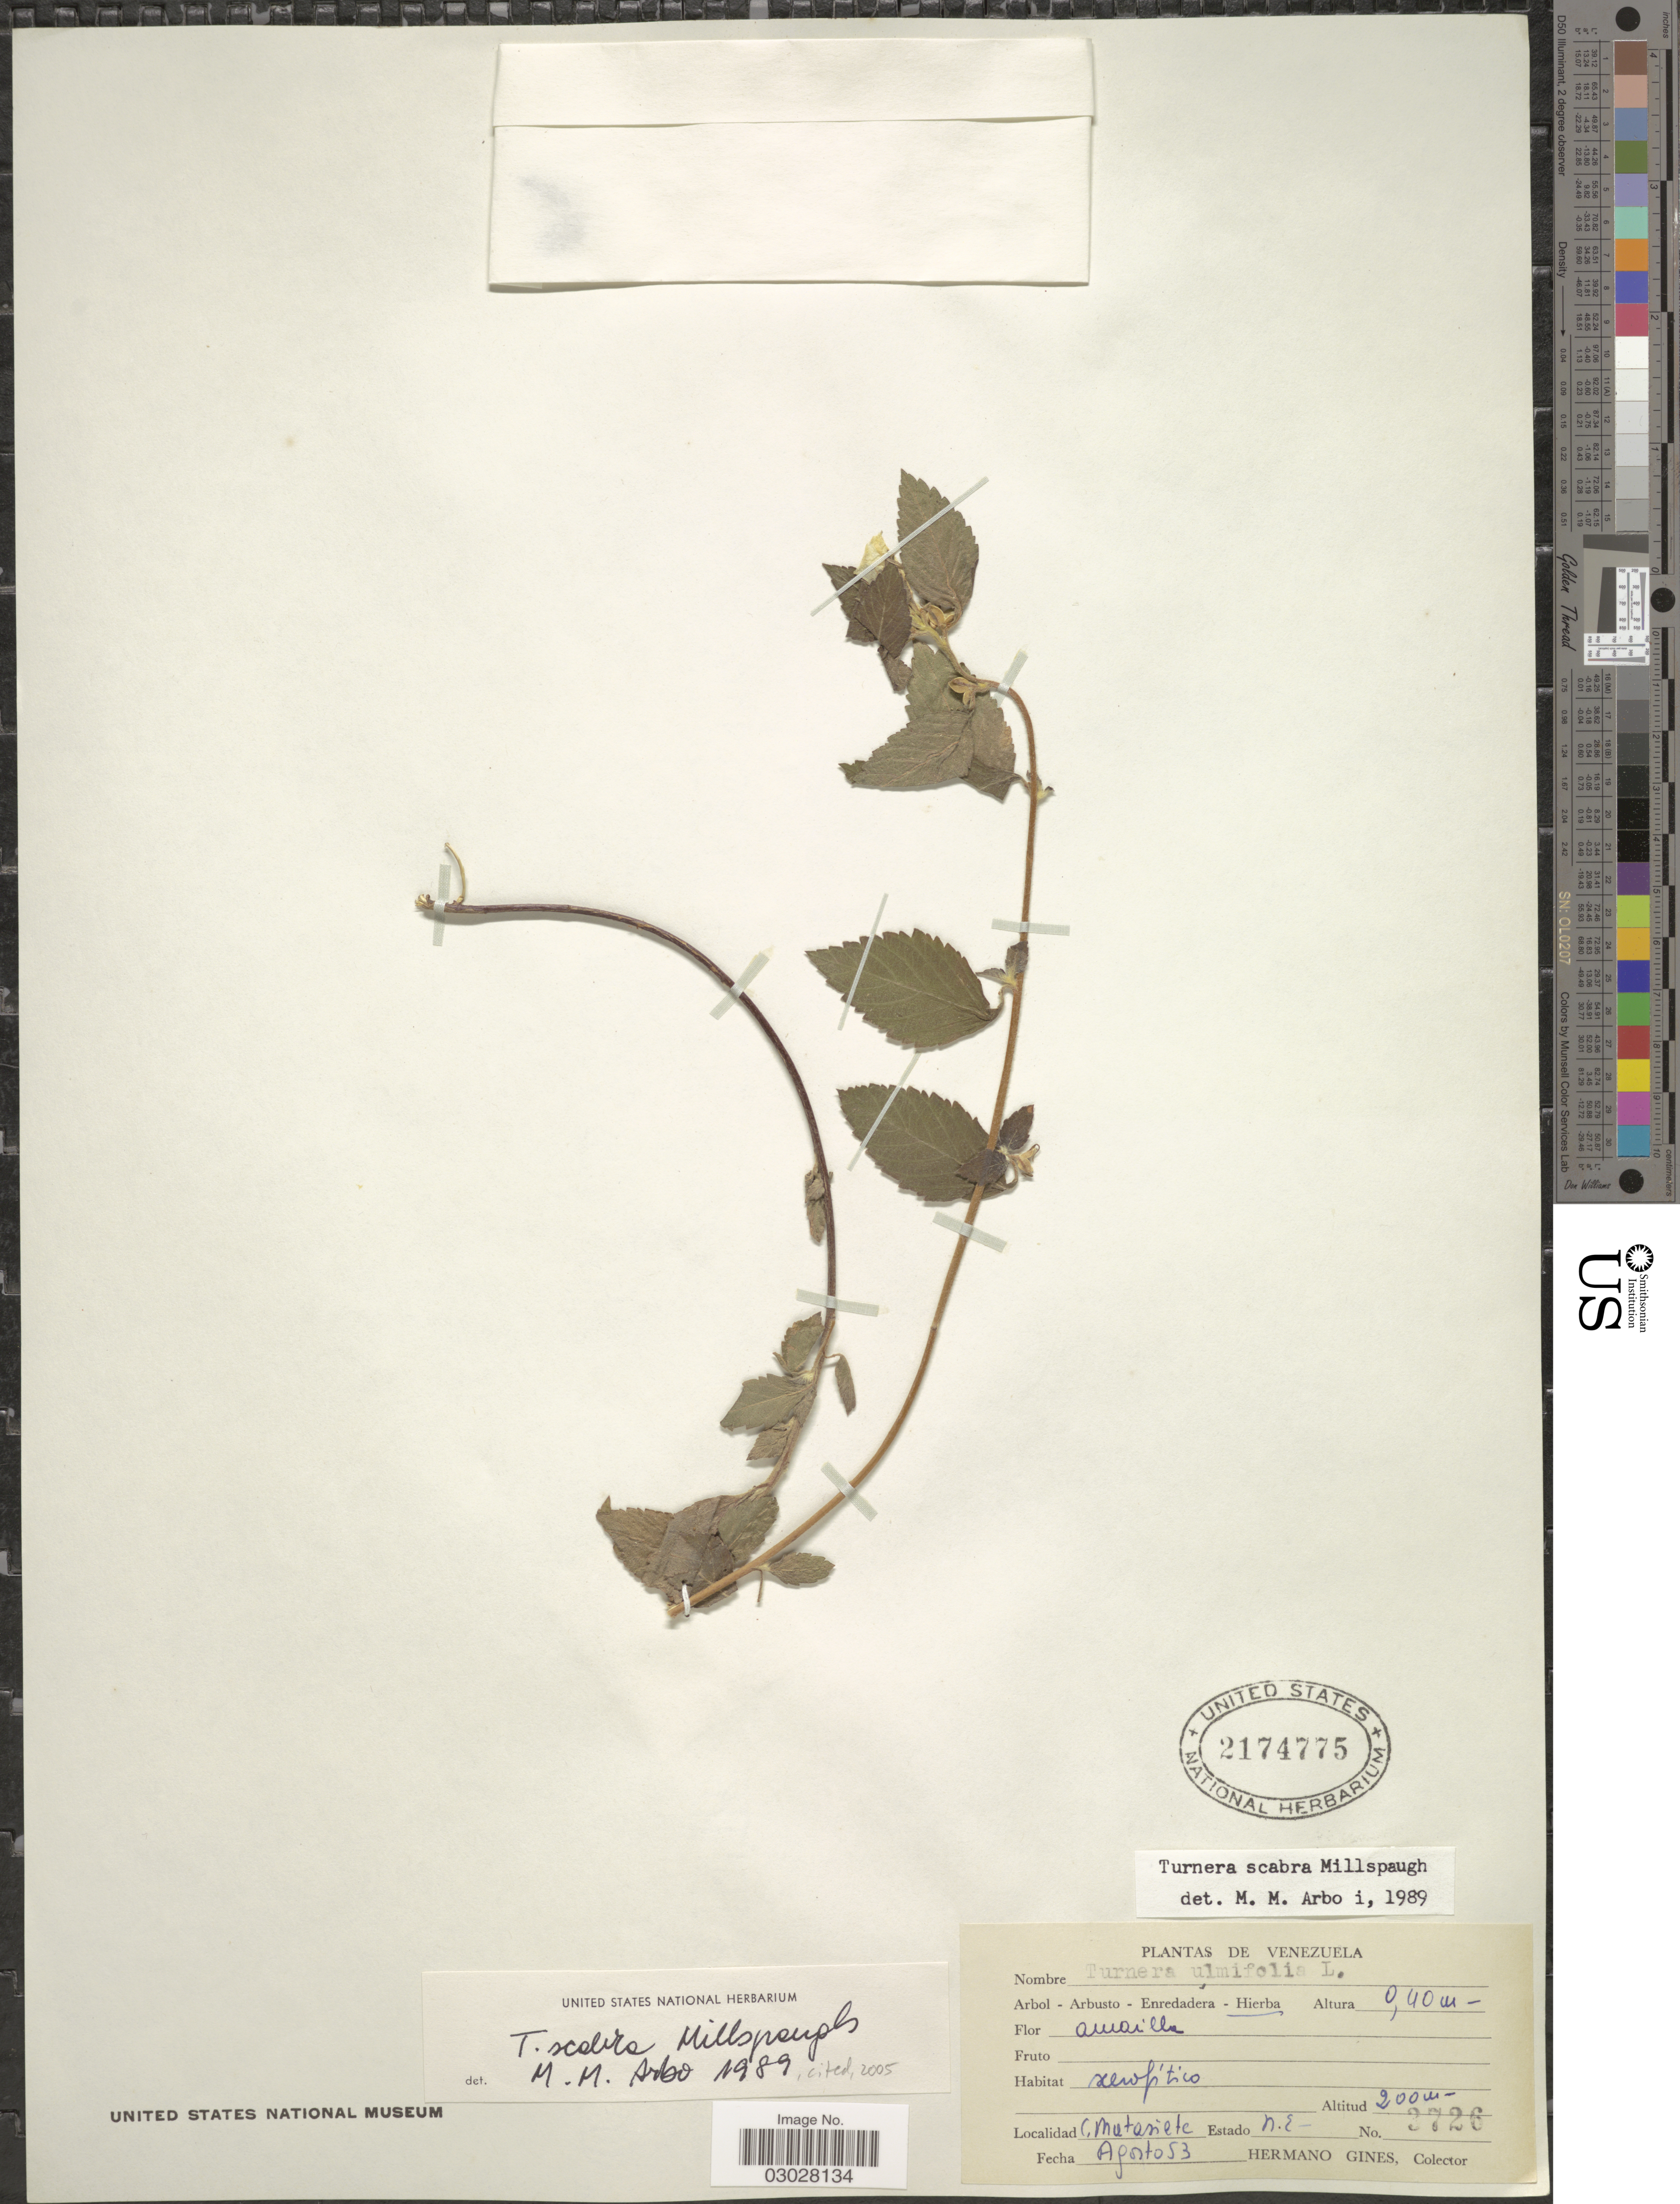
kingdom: Plantae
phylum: Tracheophyta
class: Magnoliopsida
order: Malpighiales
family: Turneraceae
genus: Turnera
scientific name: Turnera scabra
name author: Millsp.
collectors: Bro. Gines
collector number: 3726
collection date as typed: Transcribed d/m/y: /8/53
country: Venezuela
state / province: Nueva Esparta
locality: C. Mutasiete. Estado N.E.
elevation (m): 200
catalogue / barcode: US 2174775